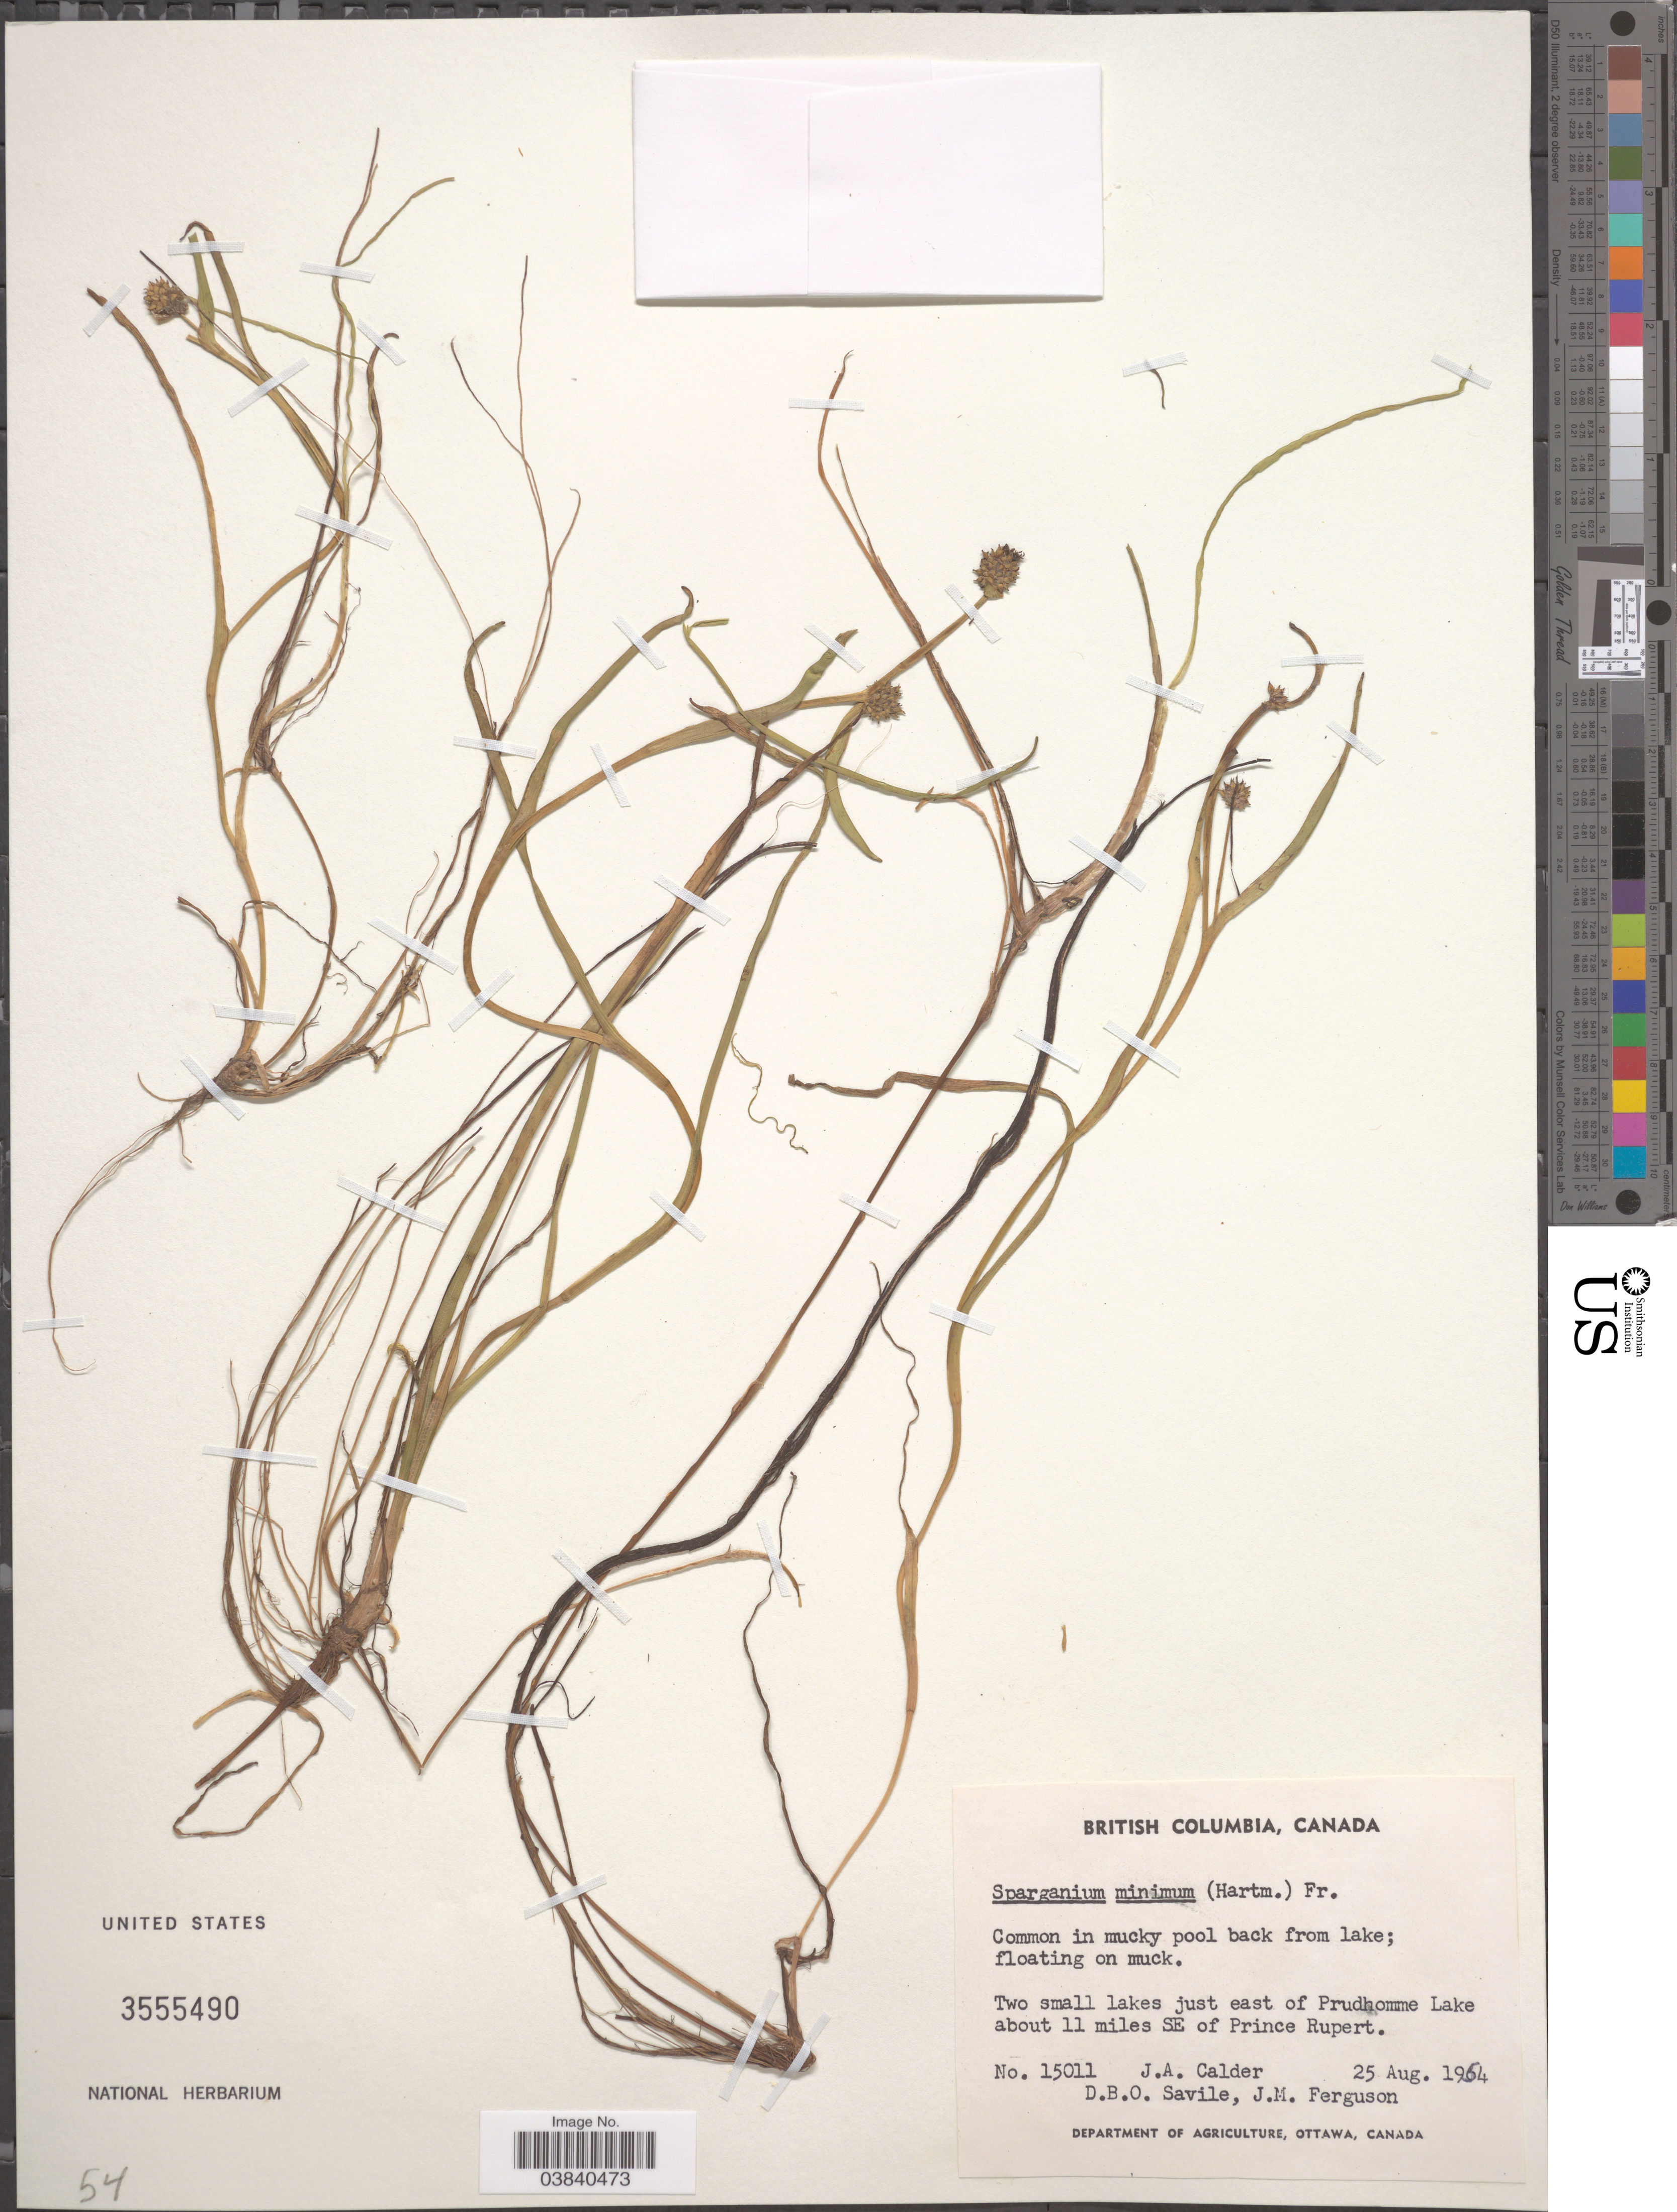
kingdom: Plantae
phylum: Tracheophyta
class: Liliopsida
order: Poales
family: Typhaceae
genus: Sparganium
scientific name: Sparganium minimum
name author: Wallr.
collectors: D. Savile & J. M. Ferguson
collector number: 15011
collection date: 1954-08-25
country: Canada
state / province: British Columbia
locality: Two small lakes just east of Prudhomme Lake about 11 miles SE of Prince Rupert.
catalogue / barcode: US 3555490